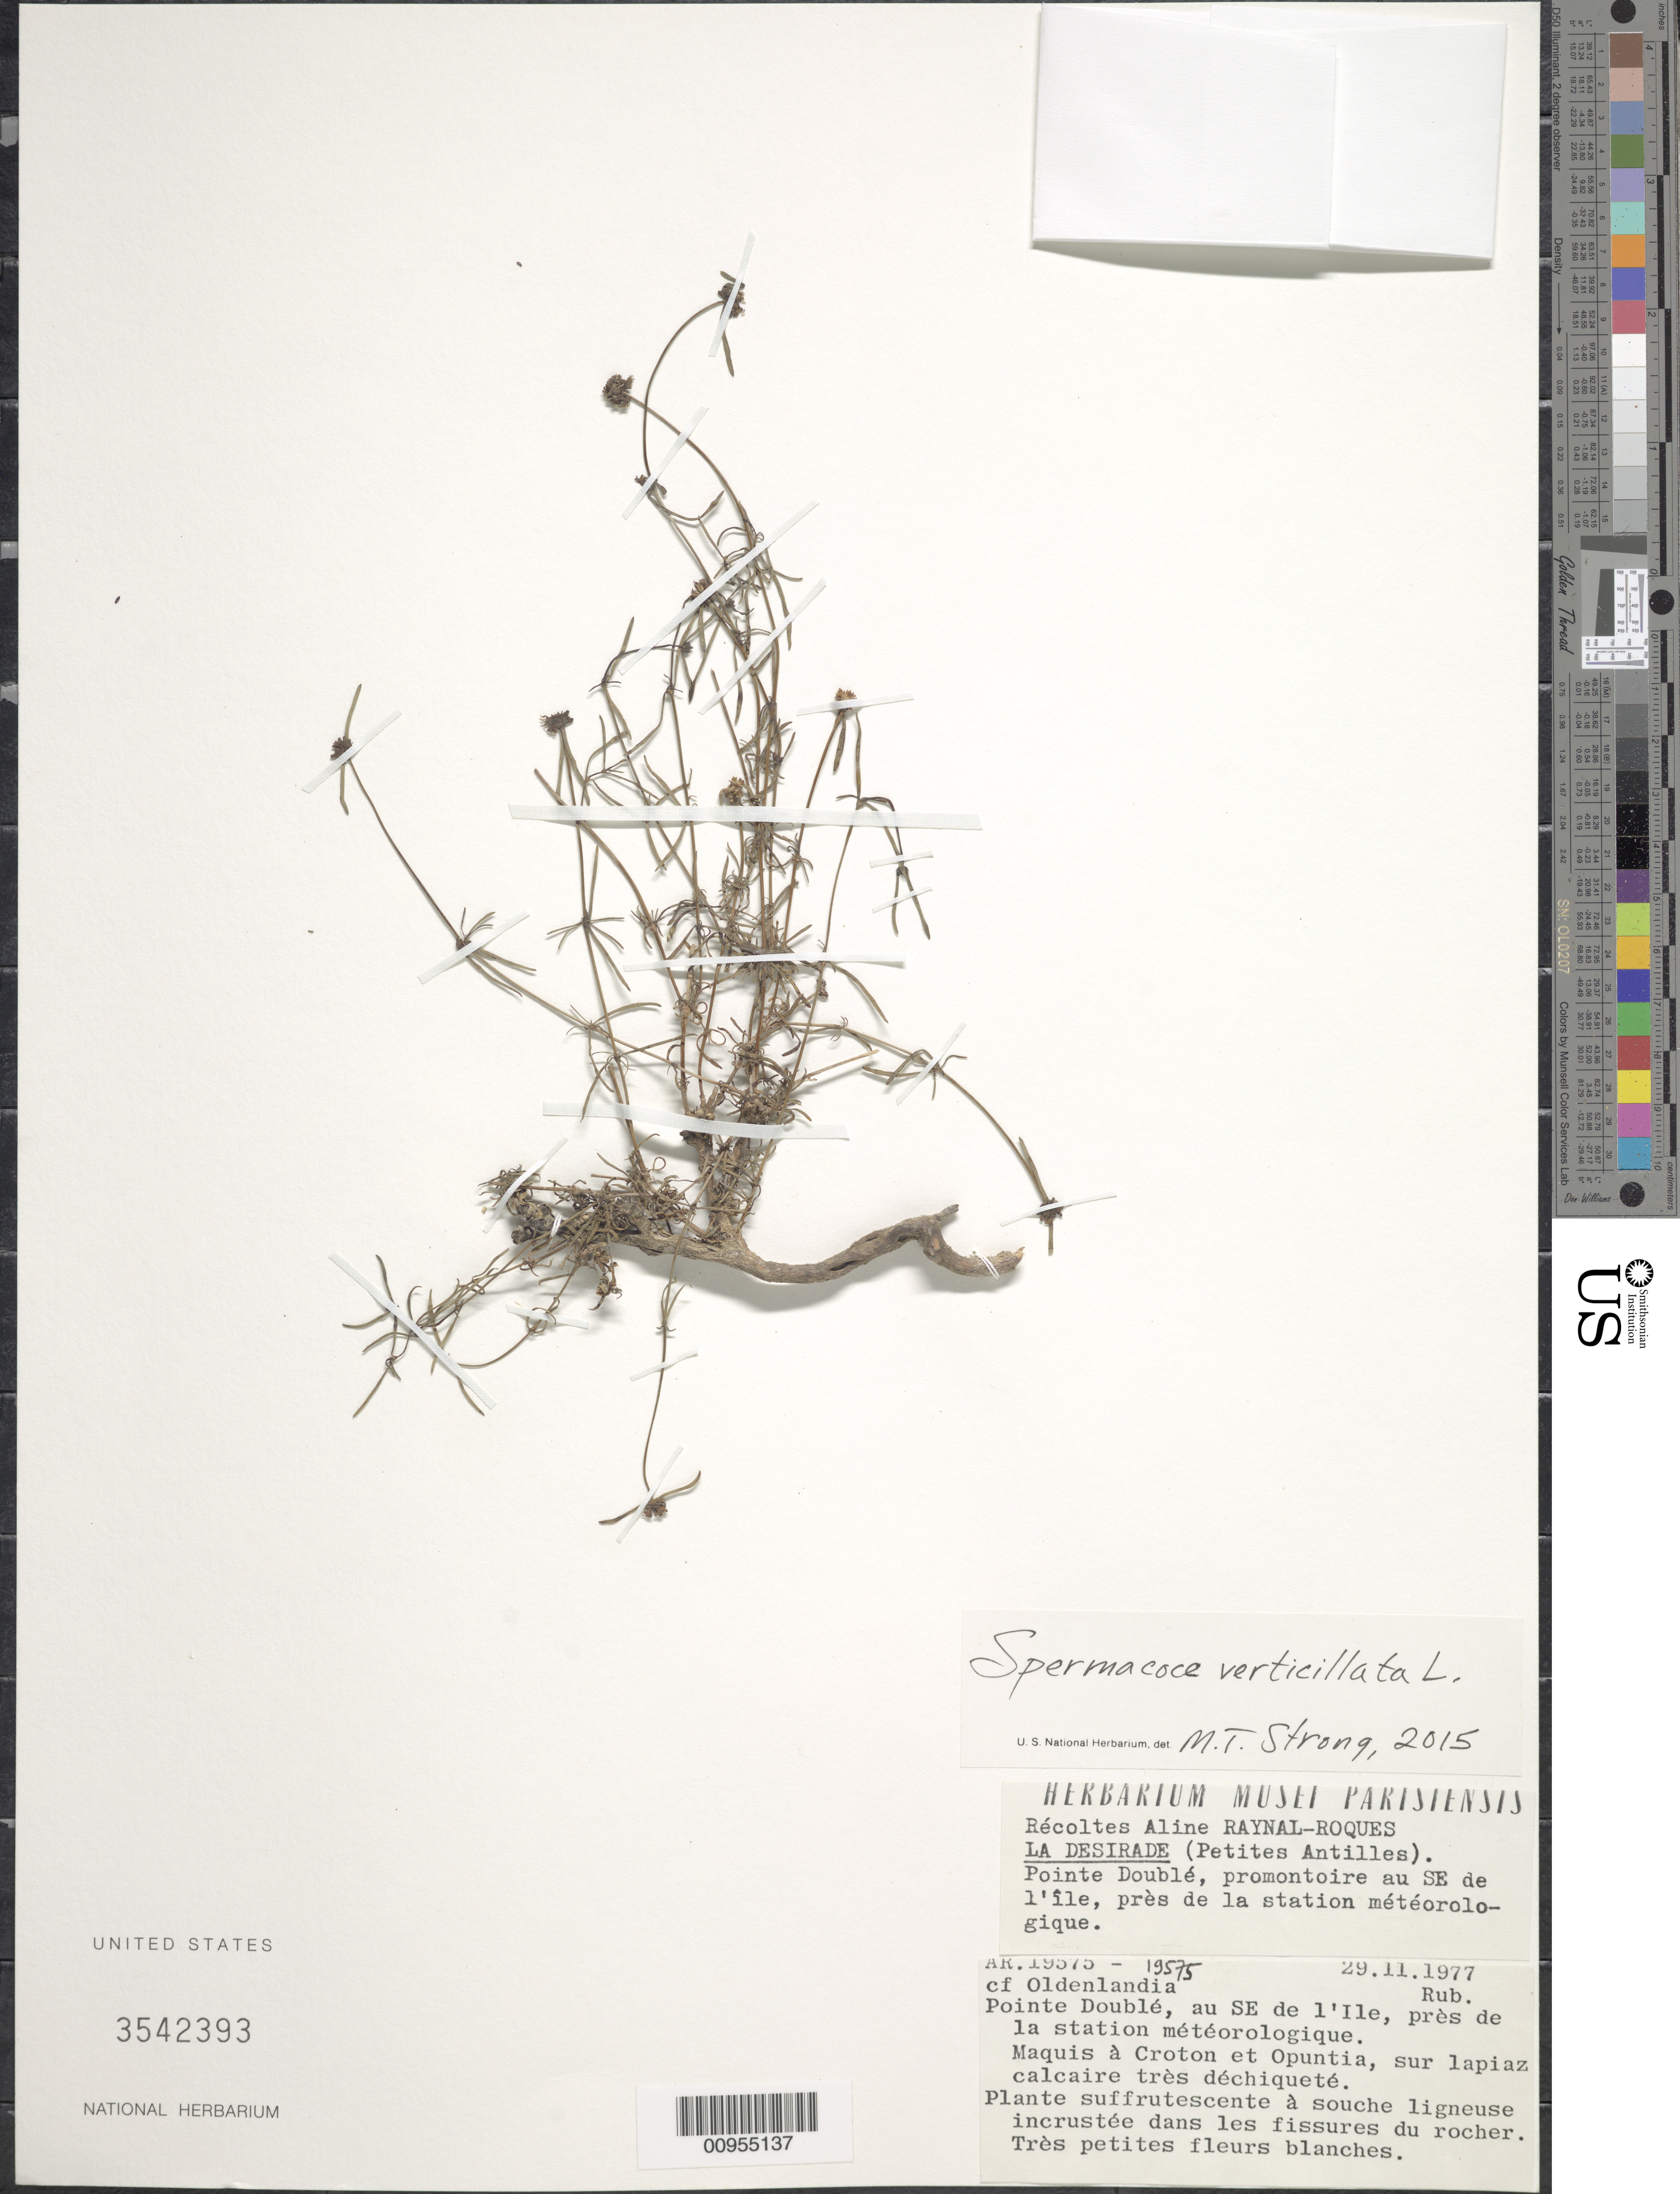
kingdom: Plantae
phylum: Tracheophyta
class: Magnoliopsida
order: Gentianales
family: Rubiaceae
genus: Spermacoce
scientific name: Spermacoce verticillata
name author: L.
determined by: Strong, M. T., (US), Smithsonian Institution - National Museum of Natural History (UNITED STATES)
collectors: A. M. Raynal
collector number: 19575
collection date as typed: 29 Nov 1977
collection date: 1977-11-29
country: Guadeloupe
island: La Désirade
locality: Pointe Doublé, promontoire au SE de l'île, près de la station métérologique.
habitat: Maquis à Croton et Opuntia, sur lapiaz calcaire très déchiqueté.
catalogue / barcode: US 3542393